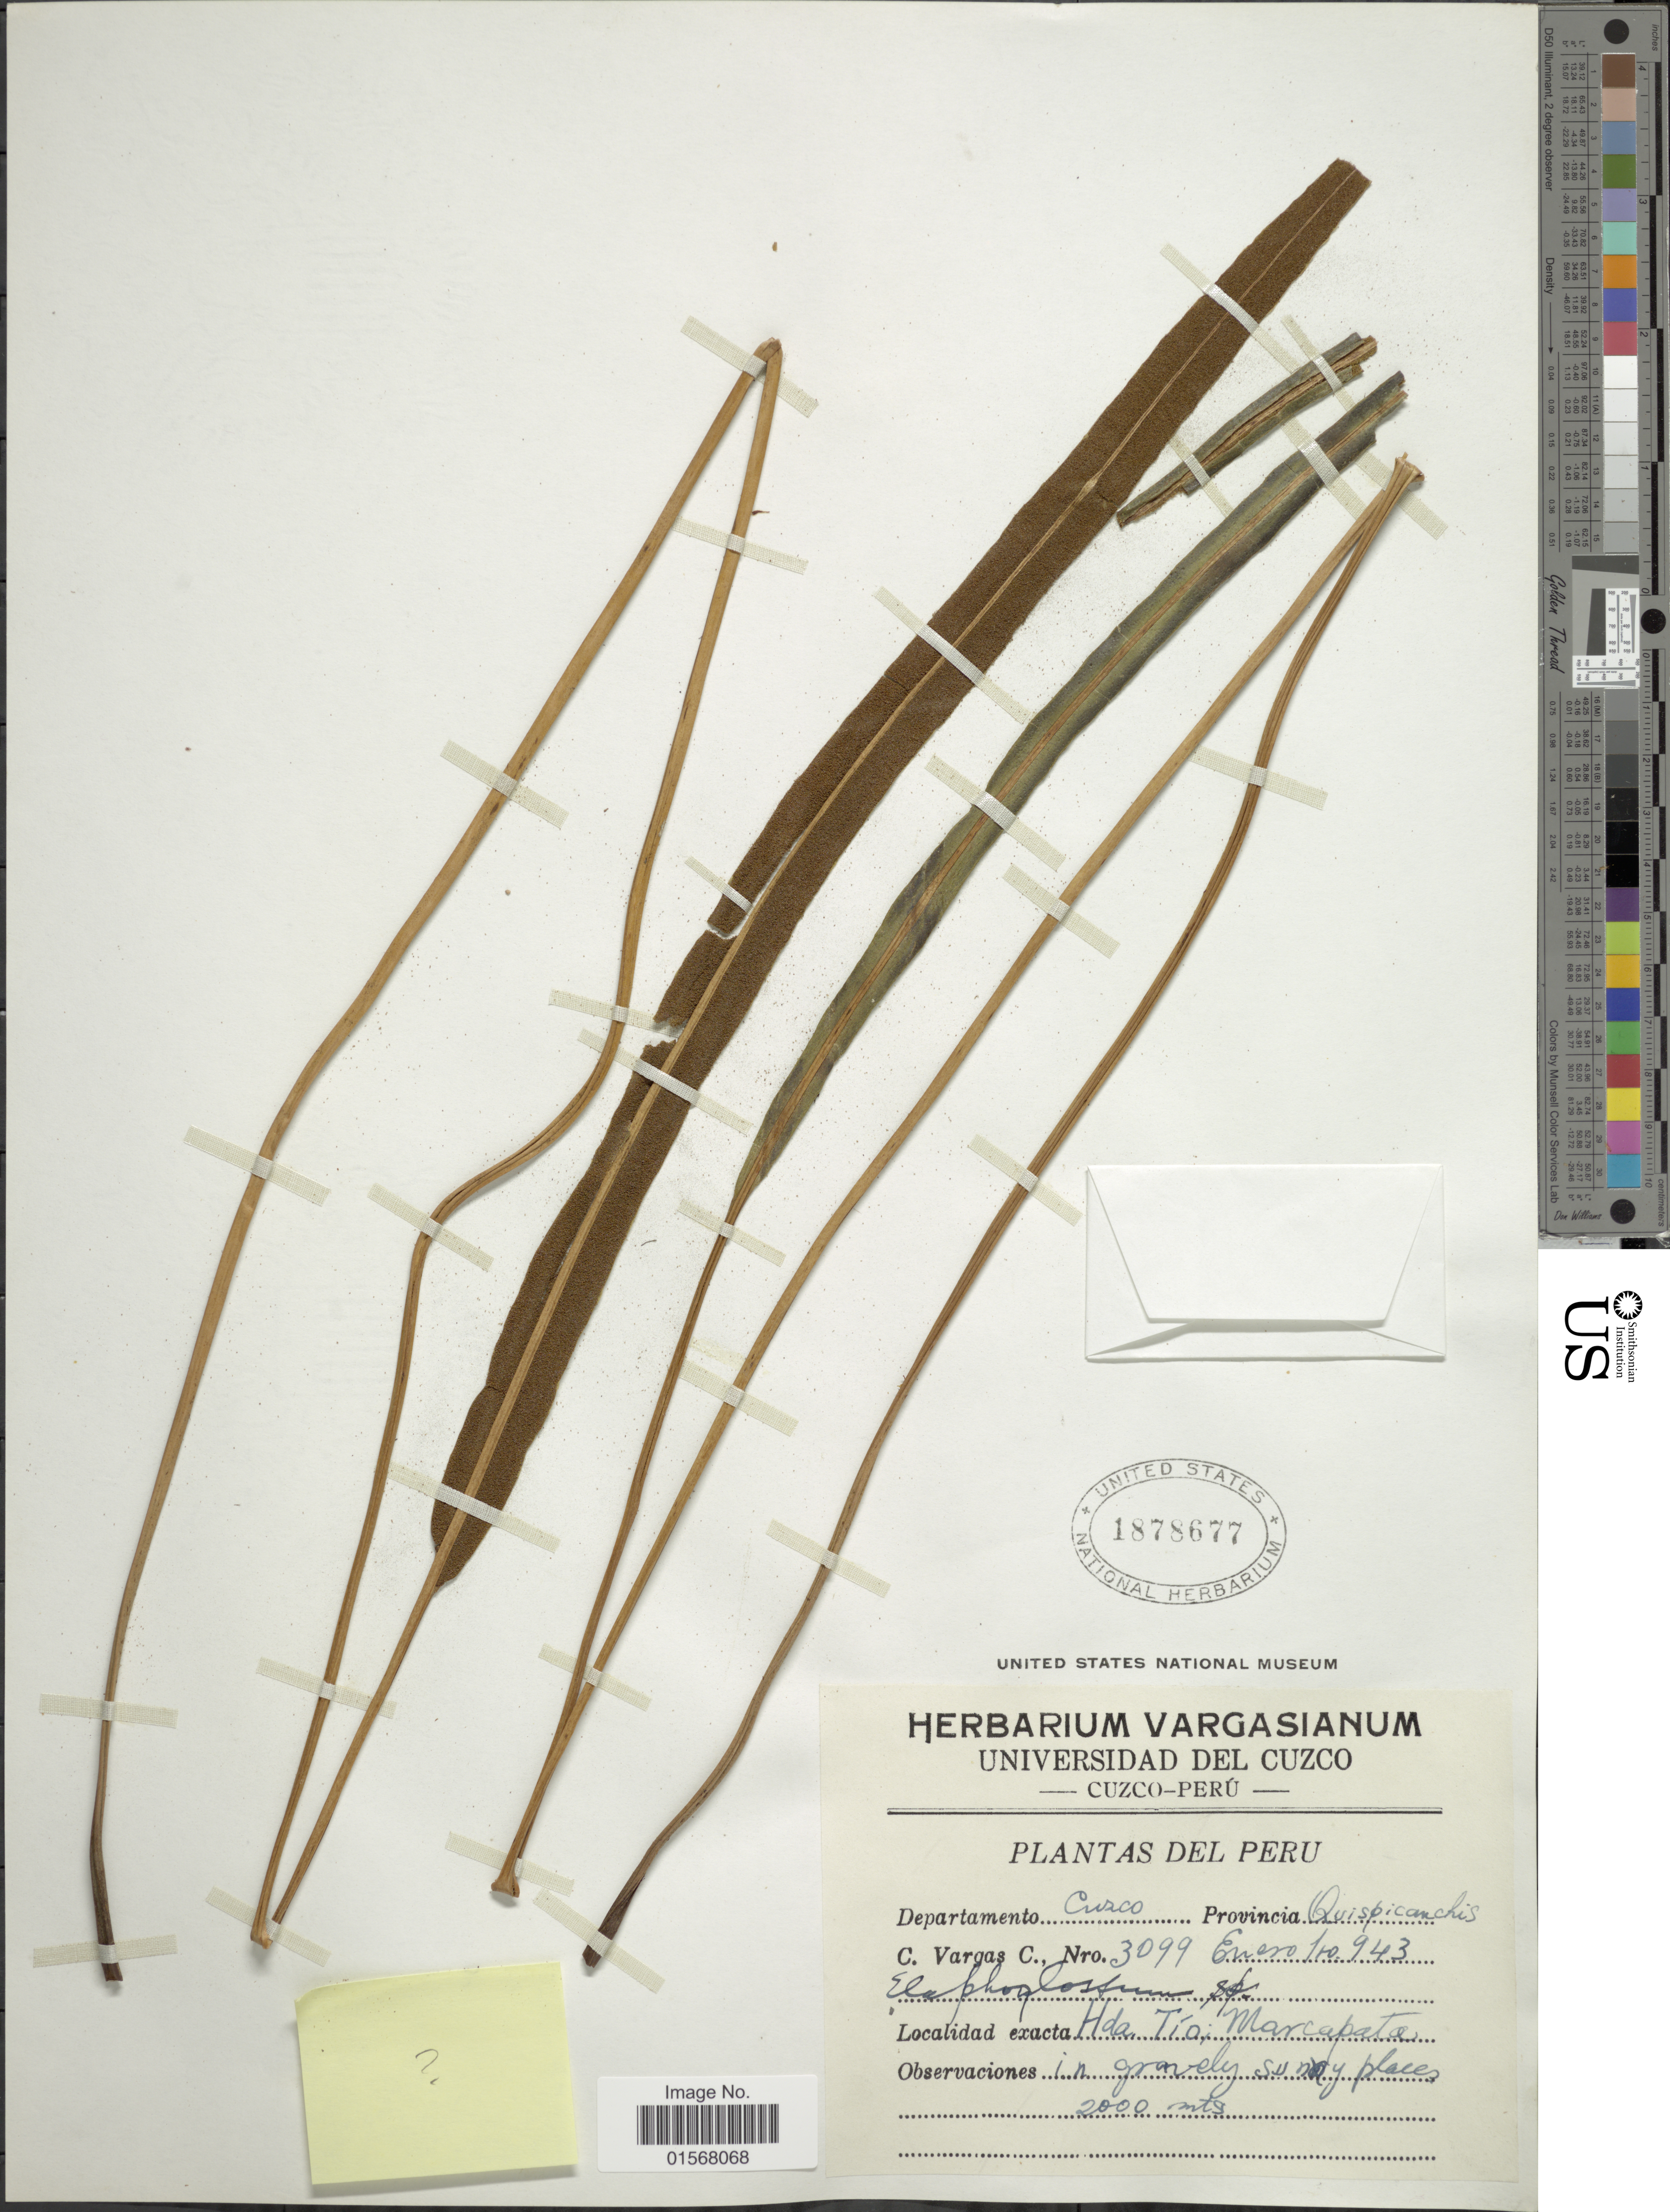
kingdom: Plantae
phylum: Tracheophyta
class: Polypodiopsida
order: Polypodiales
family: Dryopteridaceae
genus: Elaphoglossum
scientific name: Elaphoglossum sp.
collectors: C. Vargas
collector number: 3099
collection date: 1943-01-01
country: Peru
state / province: Cusco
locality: Departamento Cuzco, Provincia Quispicanchis, Hda tio, Marcapata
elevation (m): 2000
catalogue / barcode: US 1878677